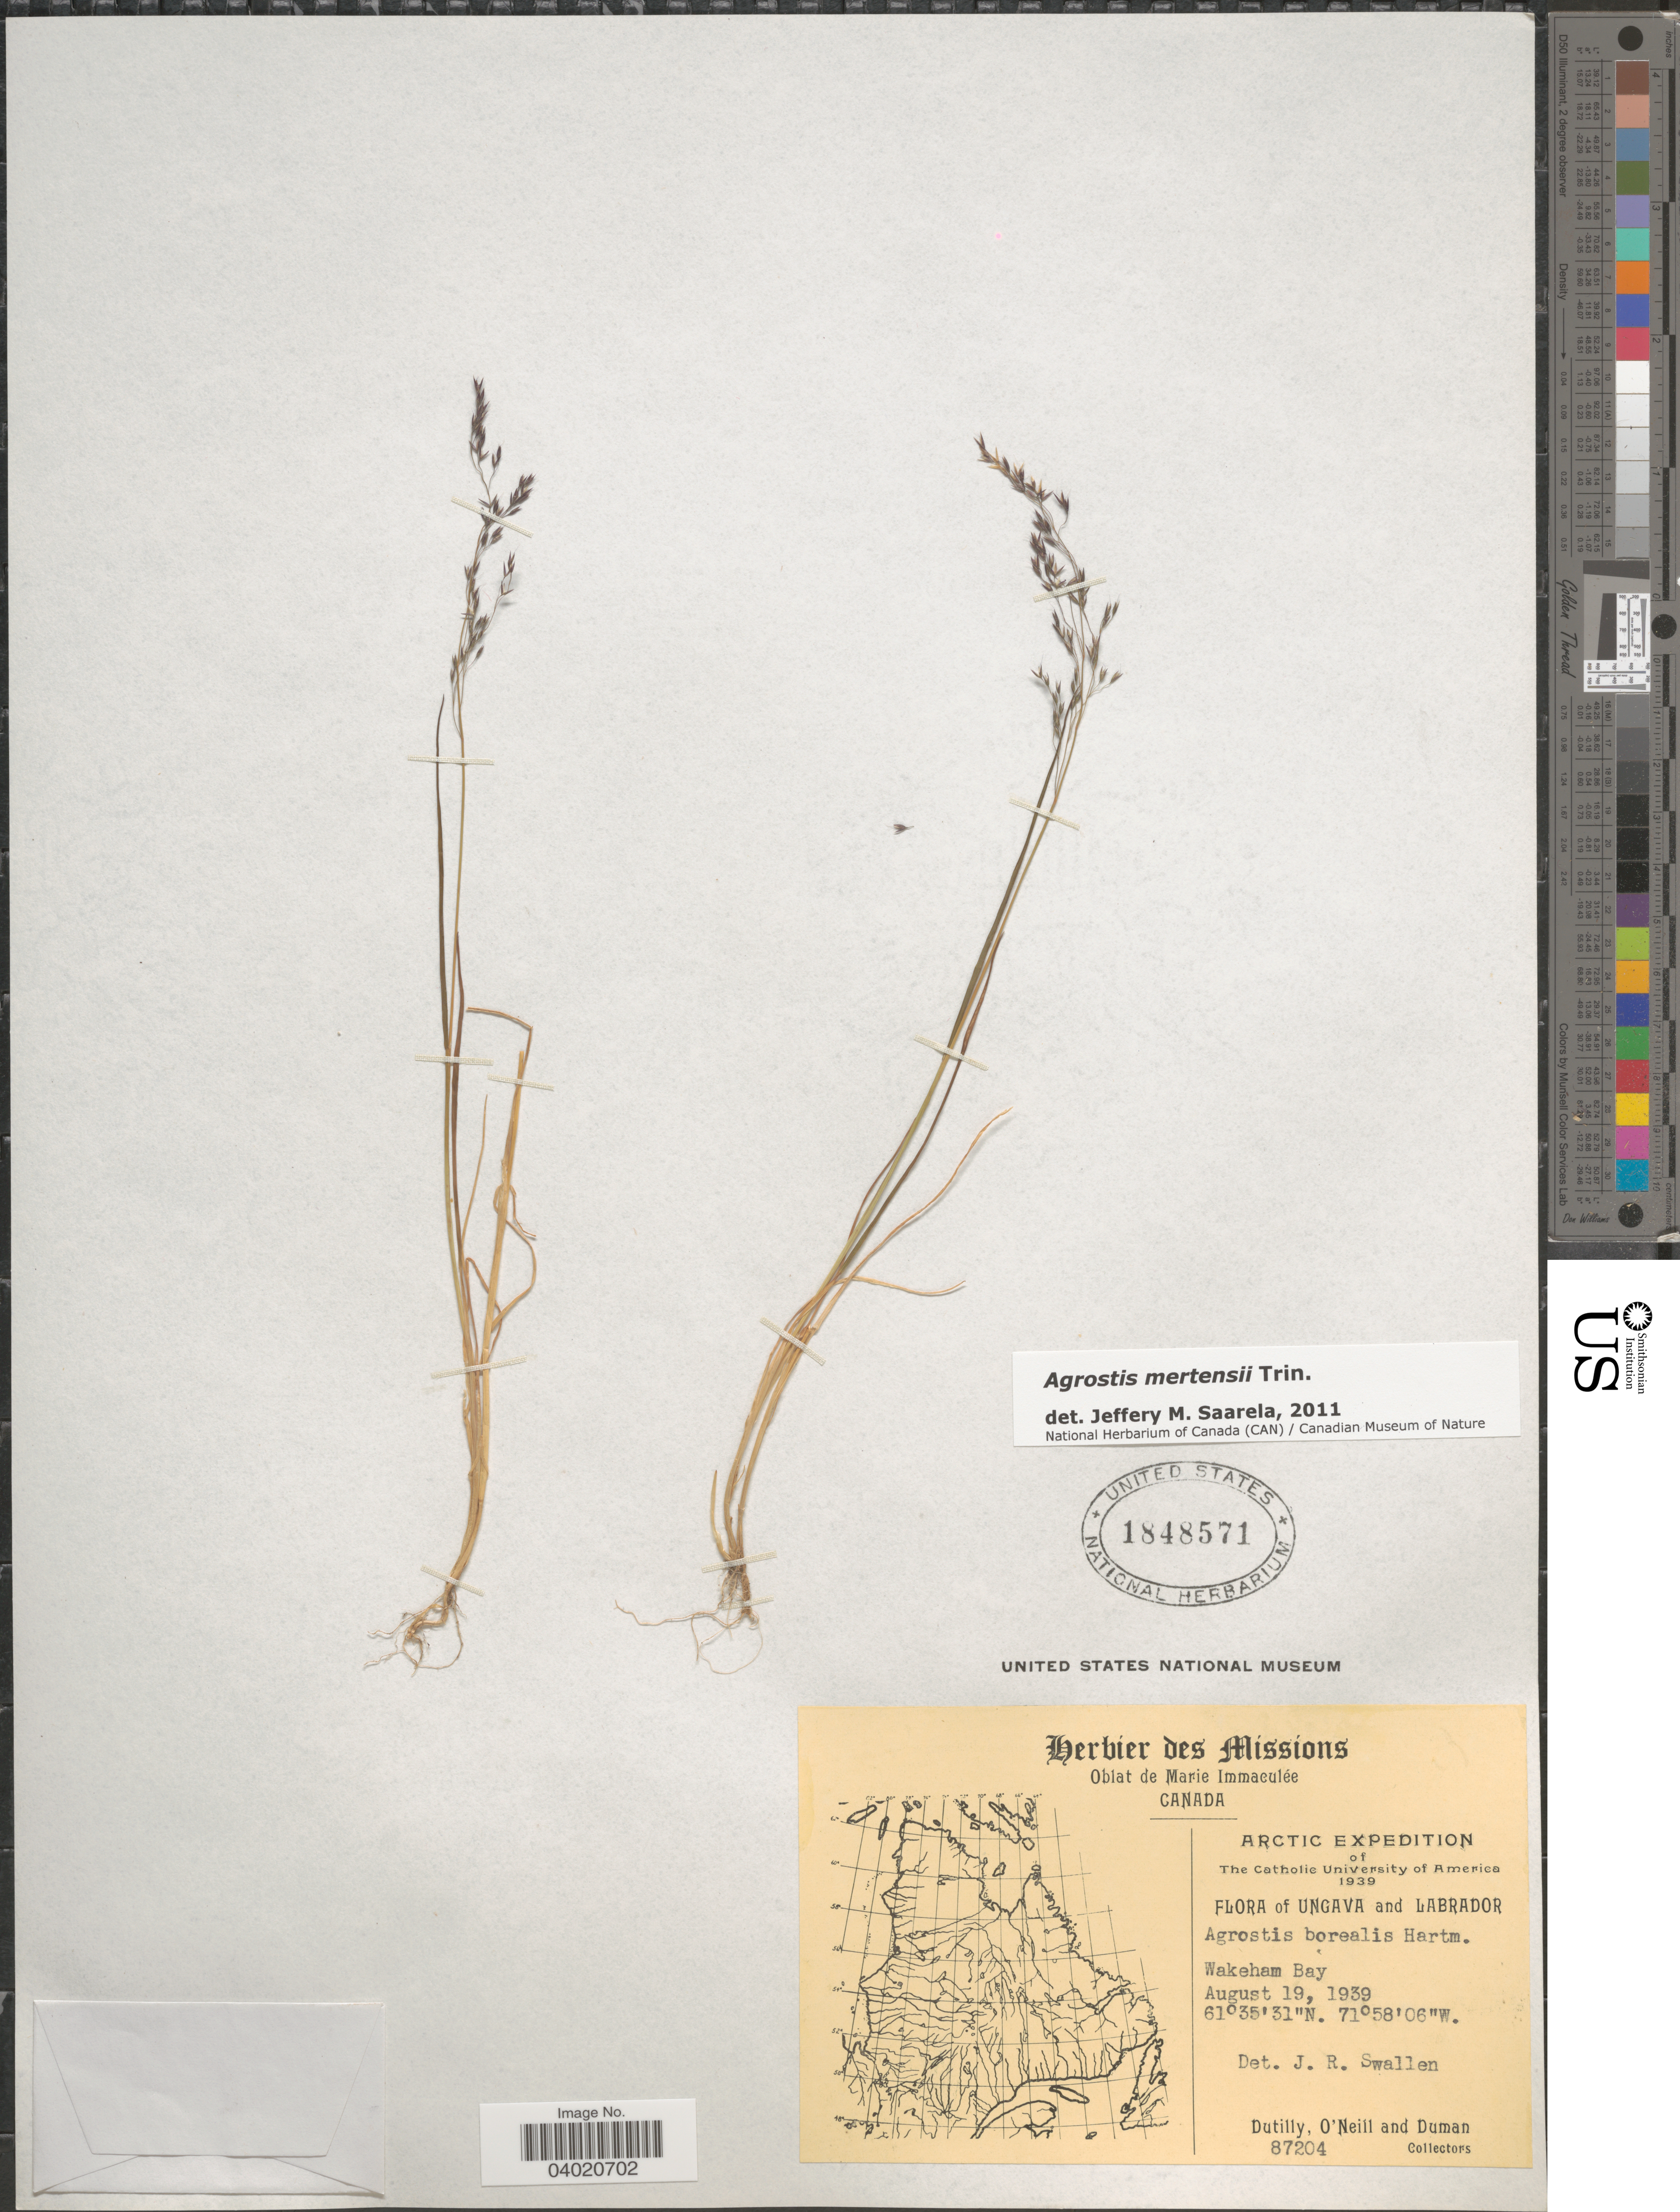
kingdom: Plantae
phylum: Tracheophyta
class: Liliopsida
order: Poales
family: Poaceae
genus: Agrostis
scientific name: Agrostis mertensii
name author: Trin.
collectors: -. Dutilly, -. O'Neill & -. Duman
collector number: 87204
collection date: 1939-08-19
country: Canada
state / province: Newfoundland and Labrador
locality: Ungava and Labrador. Wakeham Bay.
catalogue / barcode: US 1848571